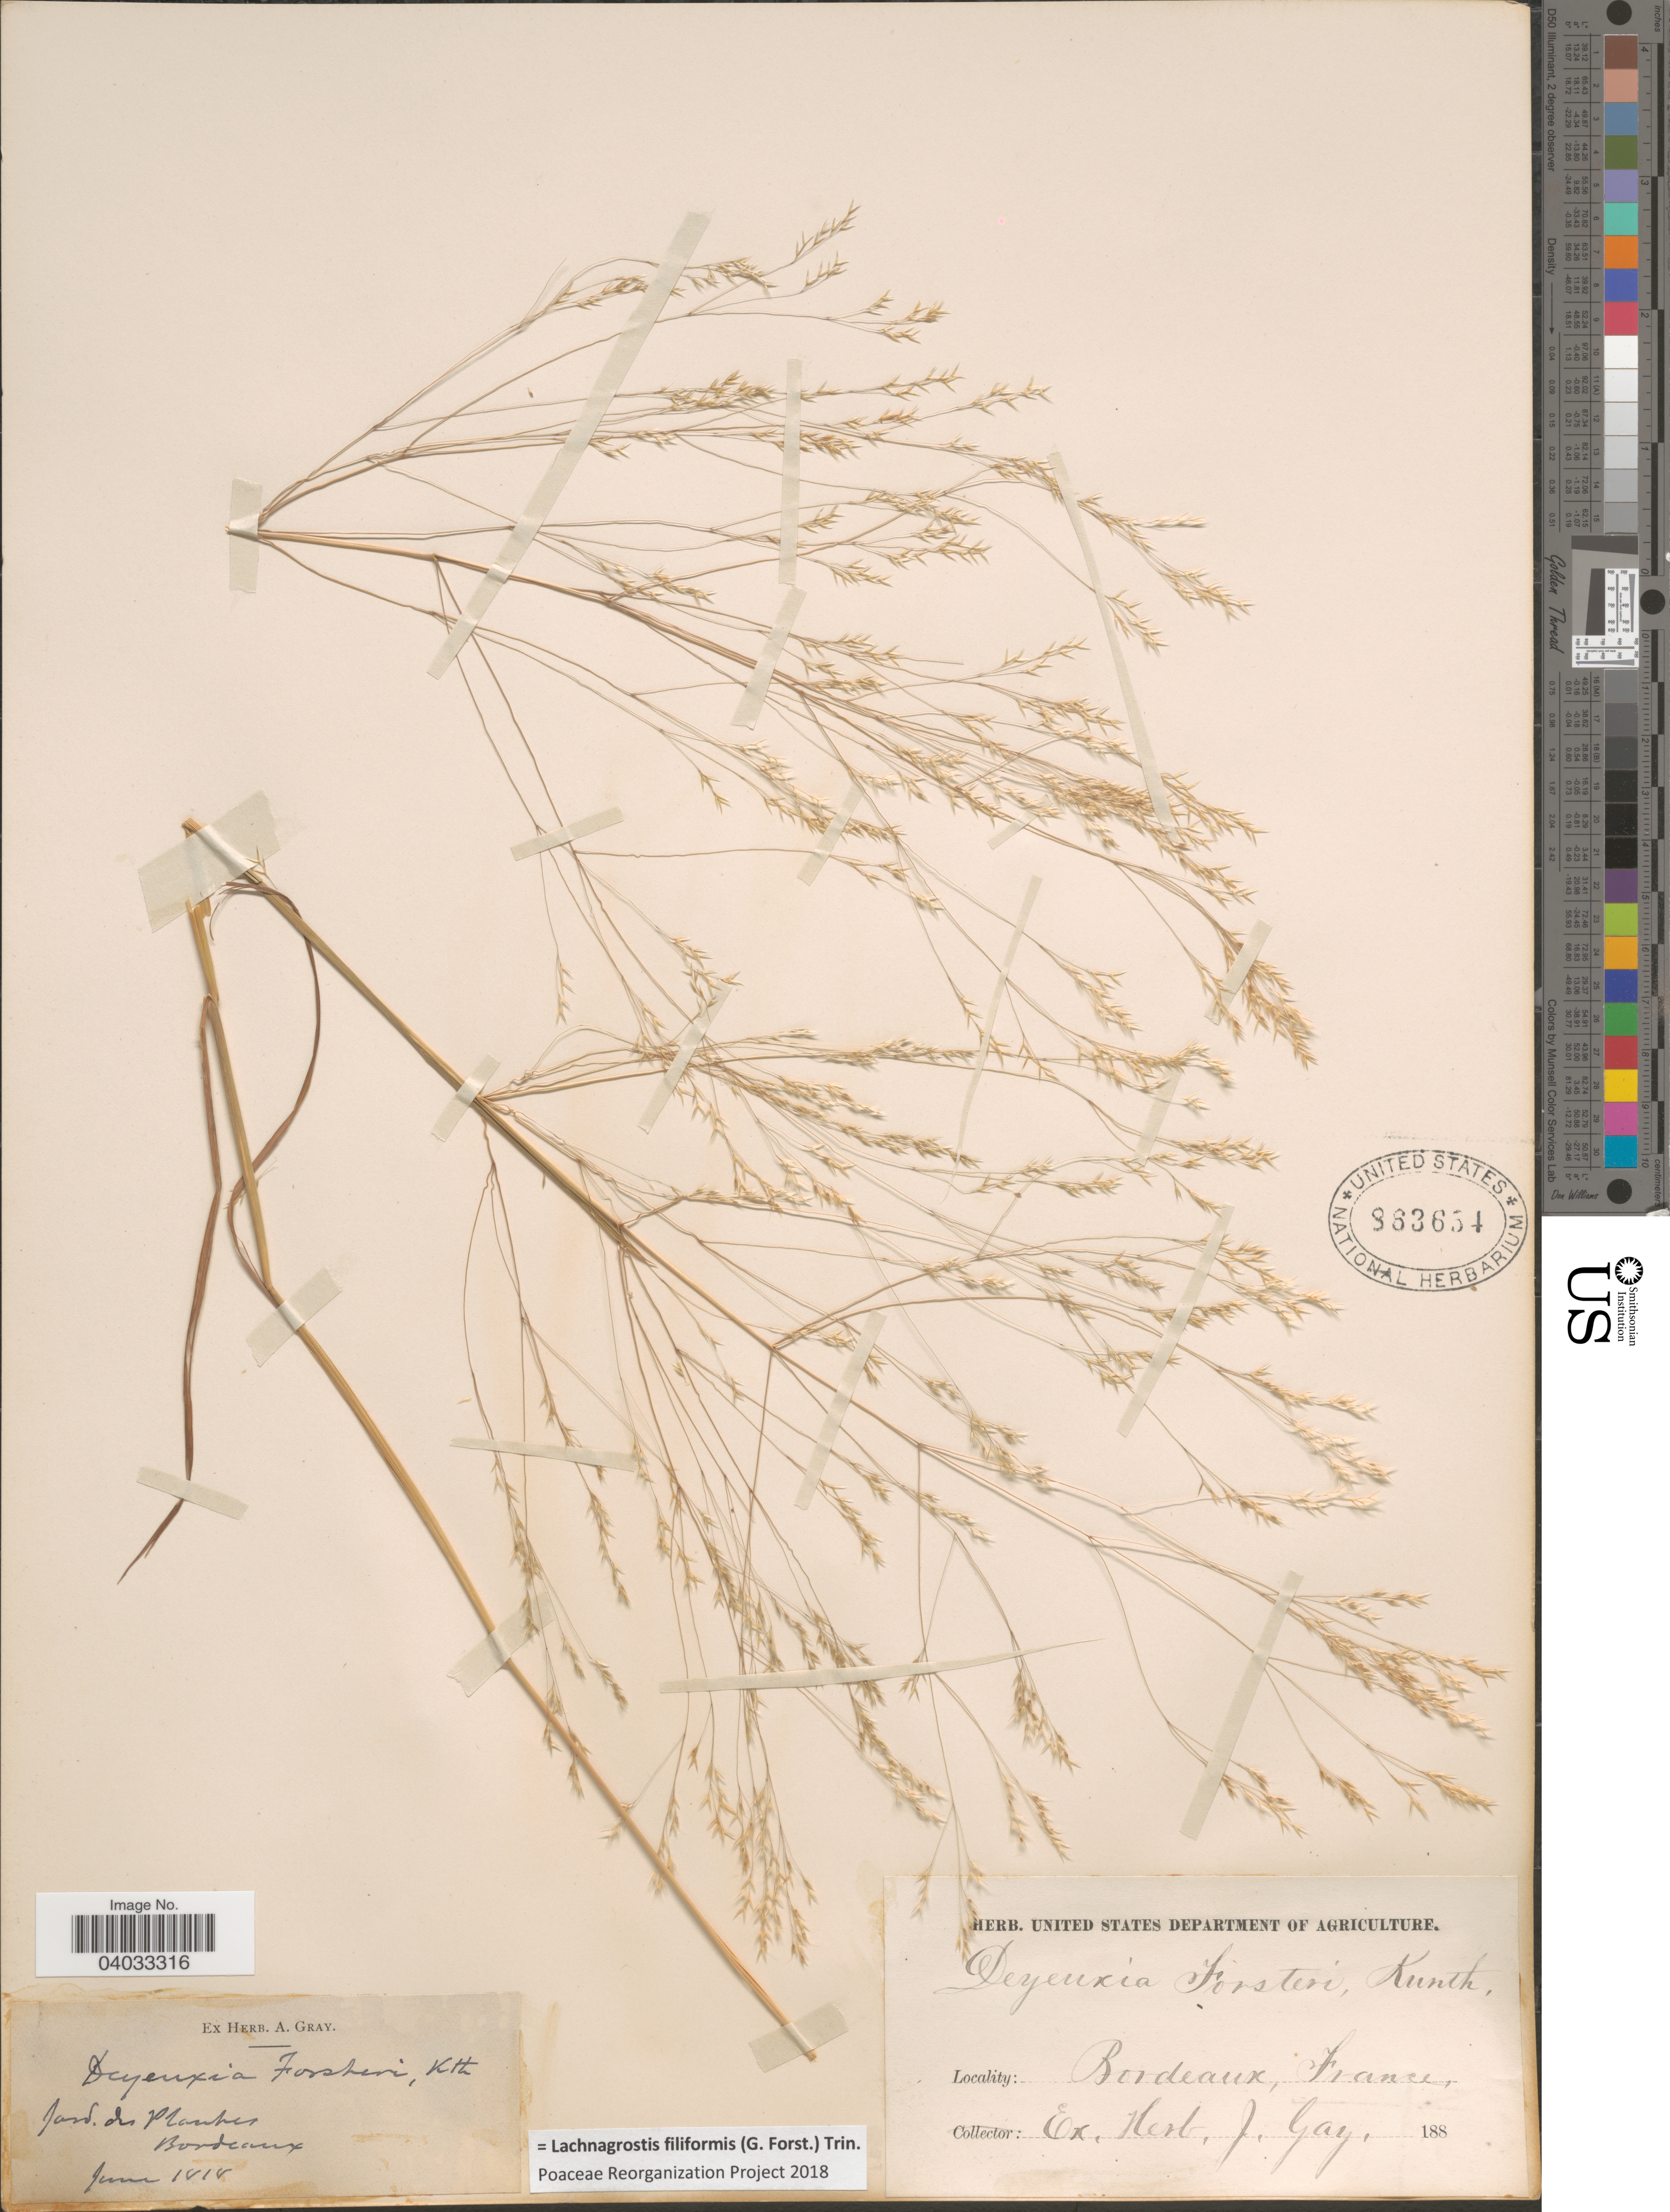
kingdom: Plantae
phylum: Tracheophyta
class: Liliopsida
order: Poales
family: Poaceae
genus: Lachnagrostis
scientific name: Lachnagrostis filiformis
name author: (J.R. Forst.) Trin.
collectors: ex Herb. A. Gray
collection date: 1868-06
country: France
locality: Jard des Plantes, Bordeaux.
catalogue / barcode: US 863654